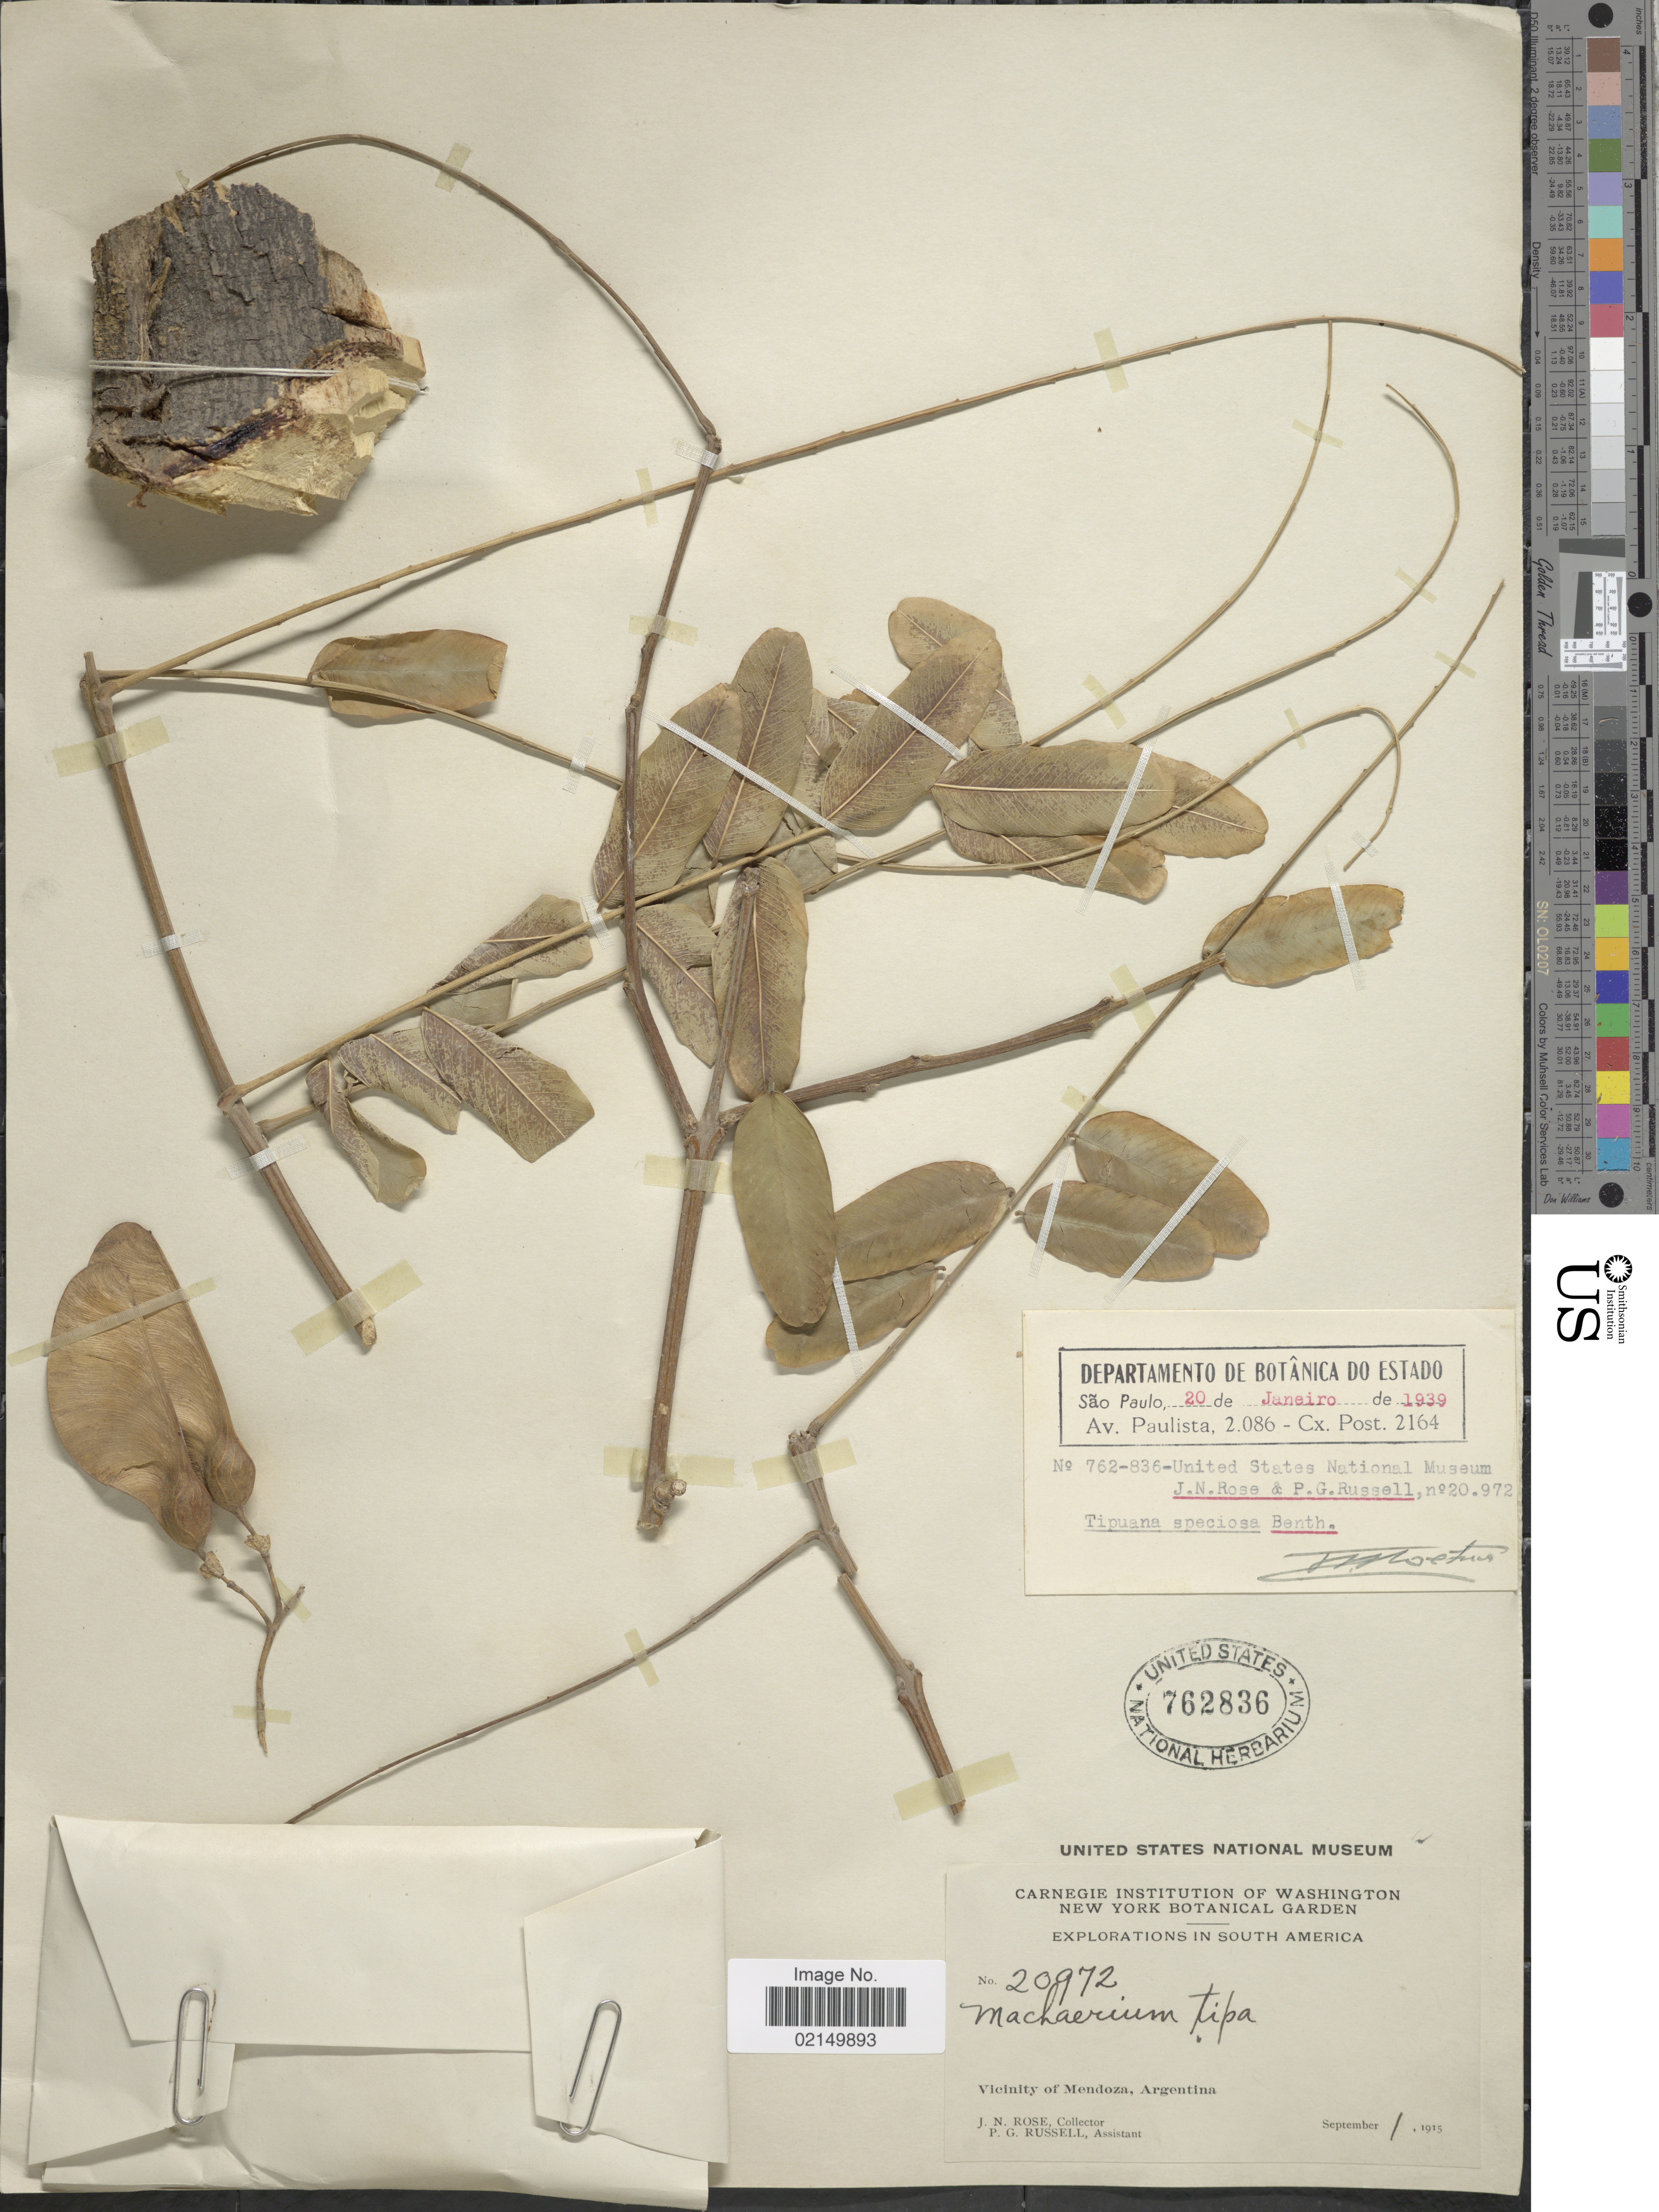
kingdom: Plantae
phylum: Tracheophyta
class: Magnoliopsida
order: Fabales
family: Fabaceae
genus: Tipuana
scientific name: Tipuana tipu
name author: (Benth.) Kuntze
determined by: Strong, Mark T., (BOT), Smithsonian Institution - National Museum of Natural History (UNITED STATES)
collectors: J. N. Rose & P. G. Russell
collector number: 20972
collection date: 1915-09-01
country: Argentina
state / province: Mendoza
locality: Vicinity of Mendoza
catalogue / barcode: US 762836